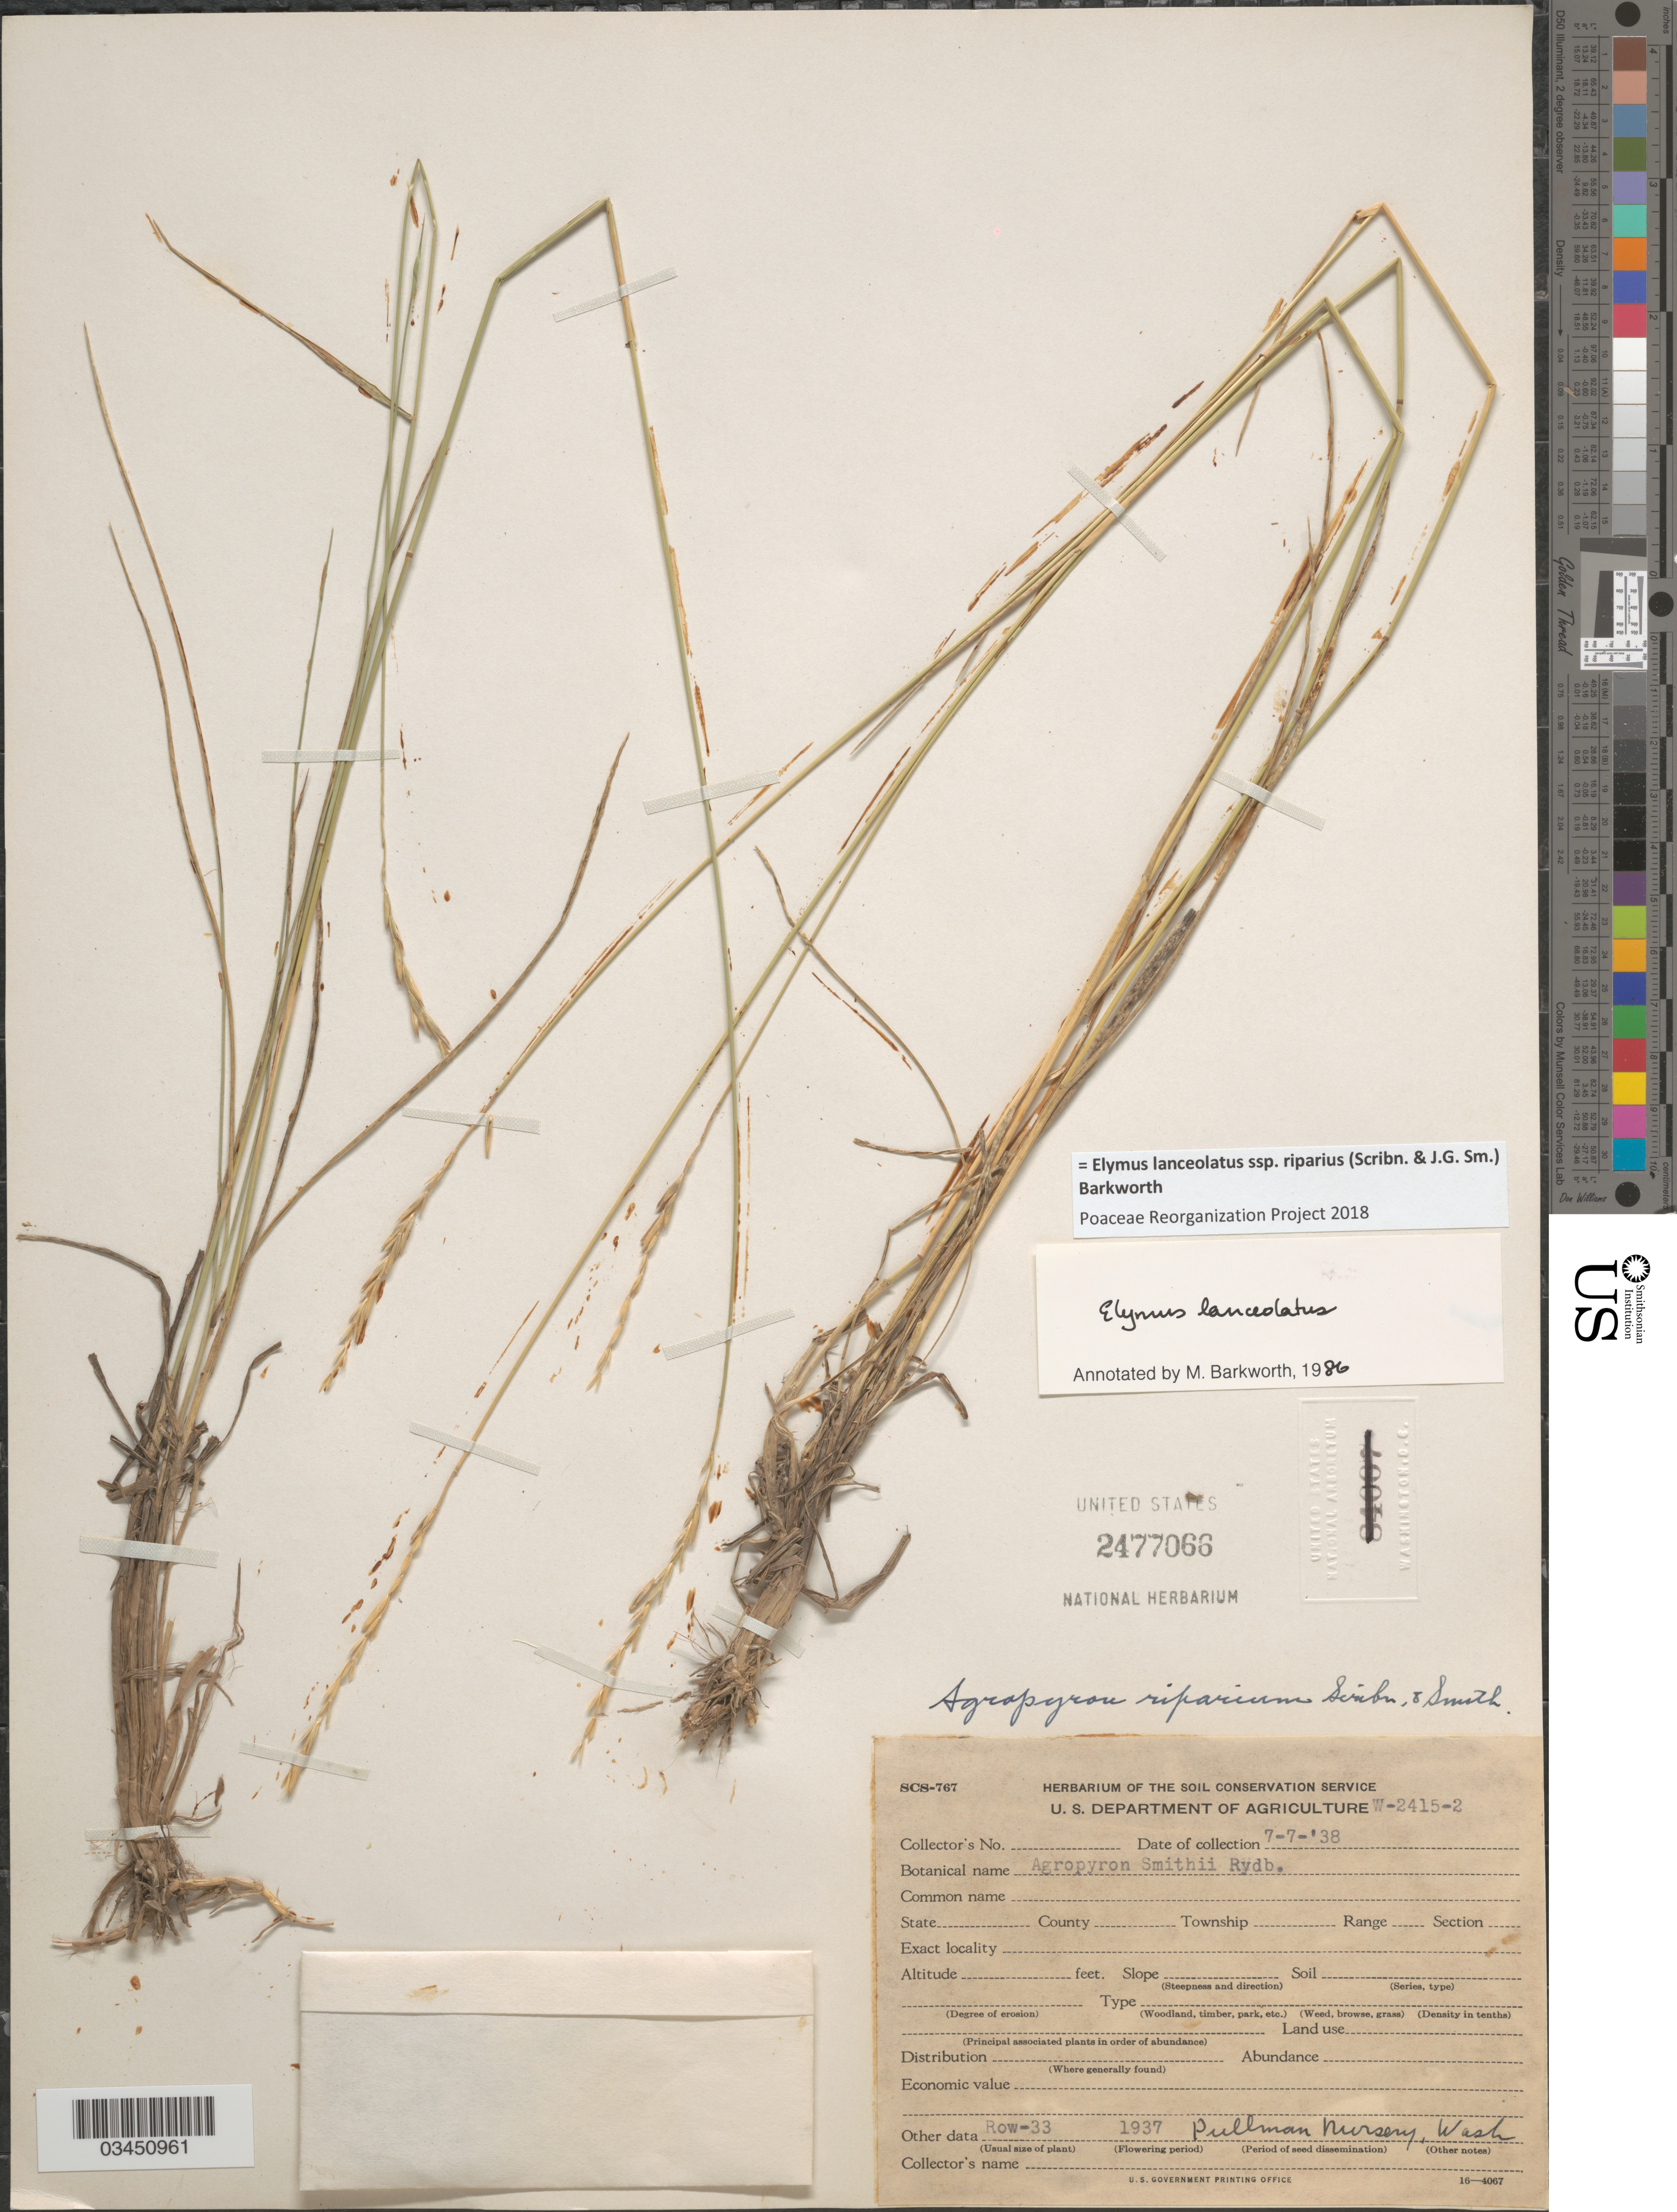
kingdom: Plantae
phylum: Tracheophyta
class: Liliopsida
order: Poales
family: Poaceae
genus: Elymus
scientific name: Elymus lanceolatus subsp. riparius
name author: (Scribn. & J.G. Sm.) Barkworth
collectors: Herbarium of the Soil Conservation Service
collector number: W-2415-2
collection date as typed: Transcribed d/m/y: 7/7/38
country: United States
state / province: Washington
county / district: Whitman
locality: Row-33. Pullman Nursery.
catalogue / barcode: US 2477066